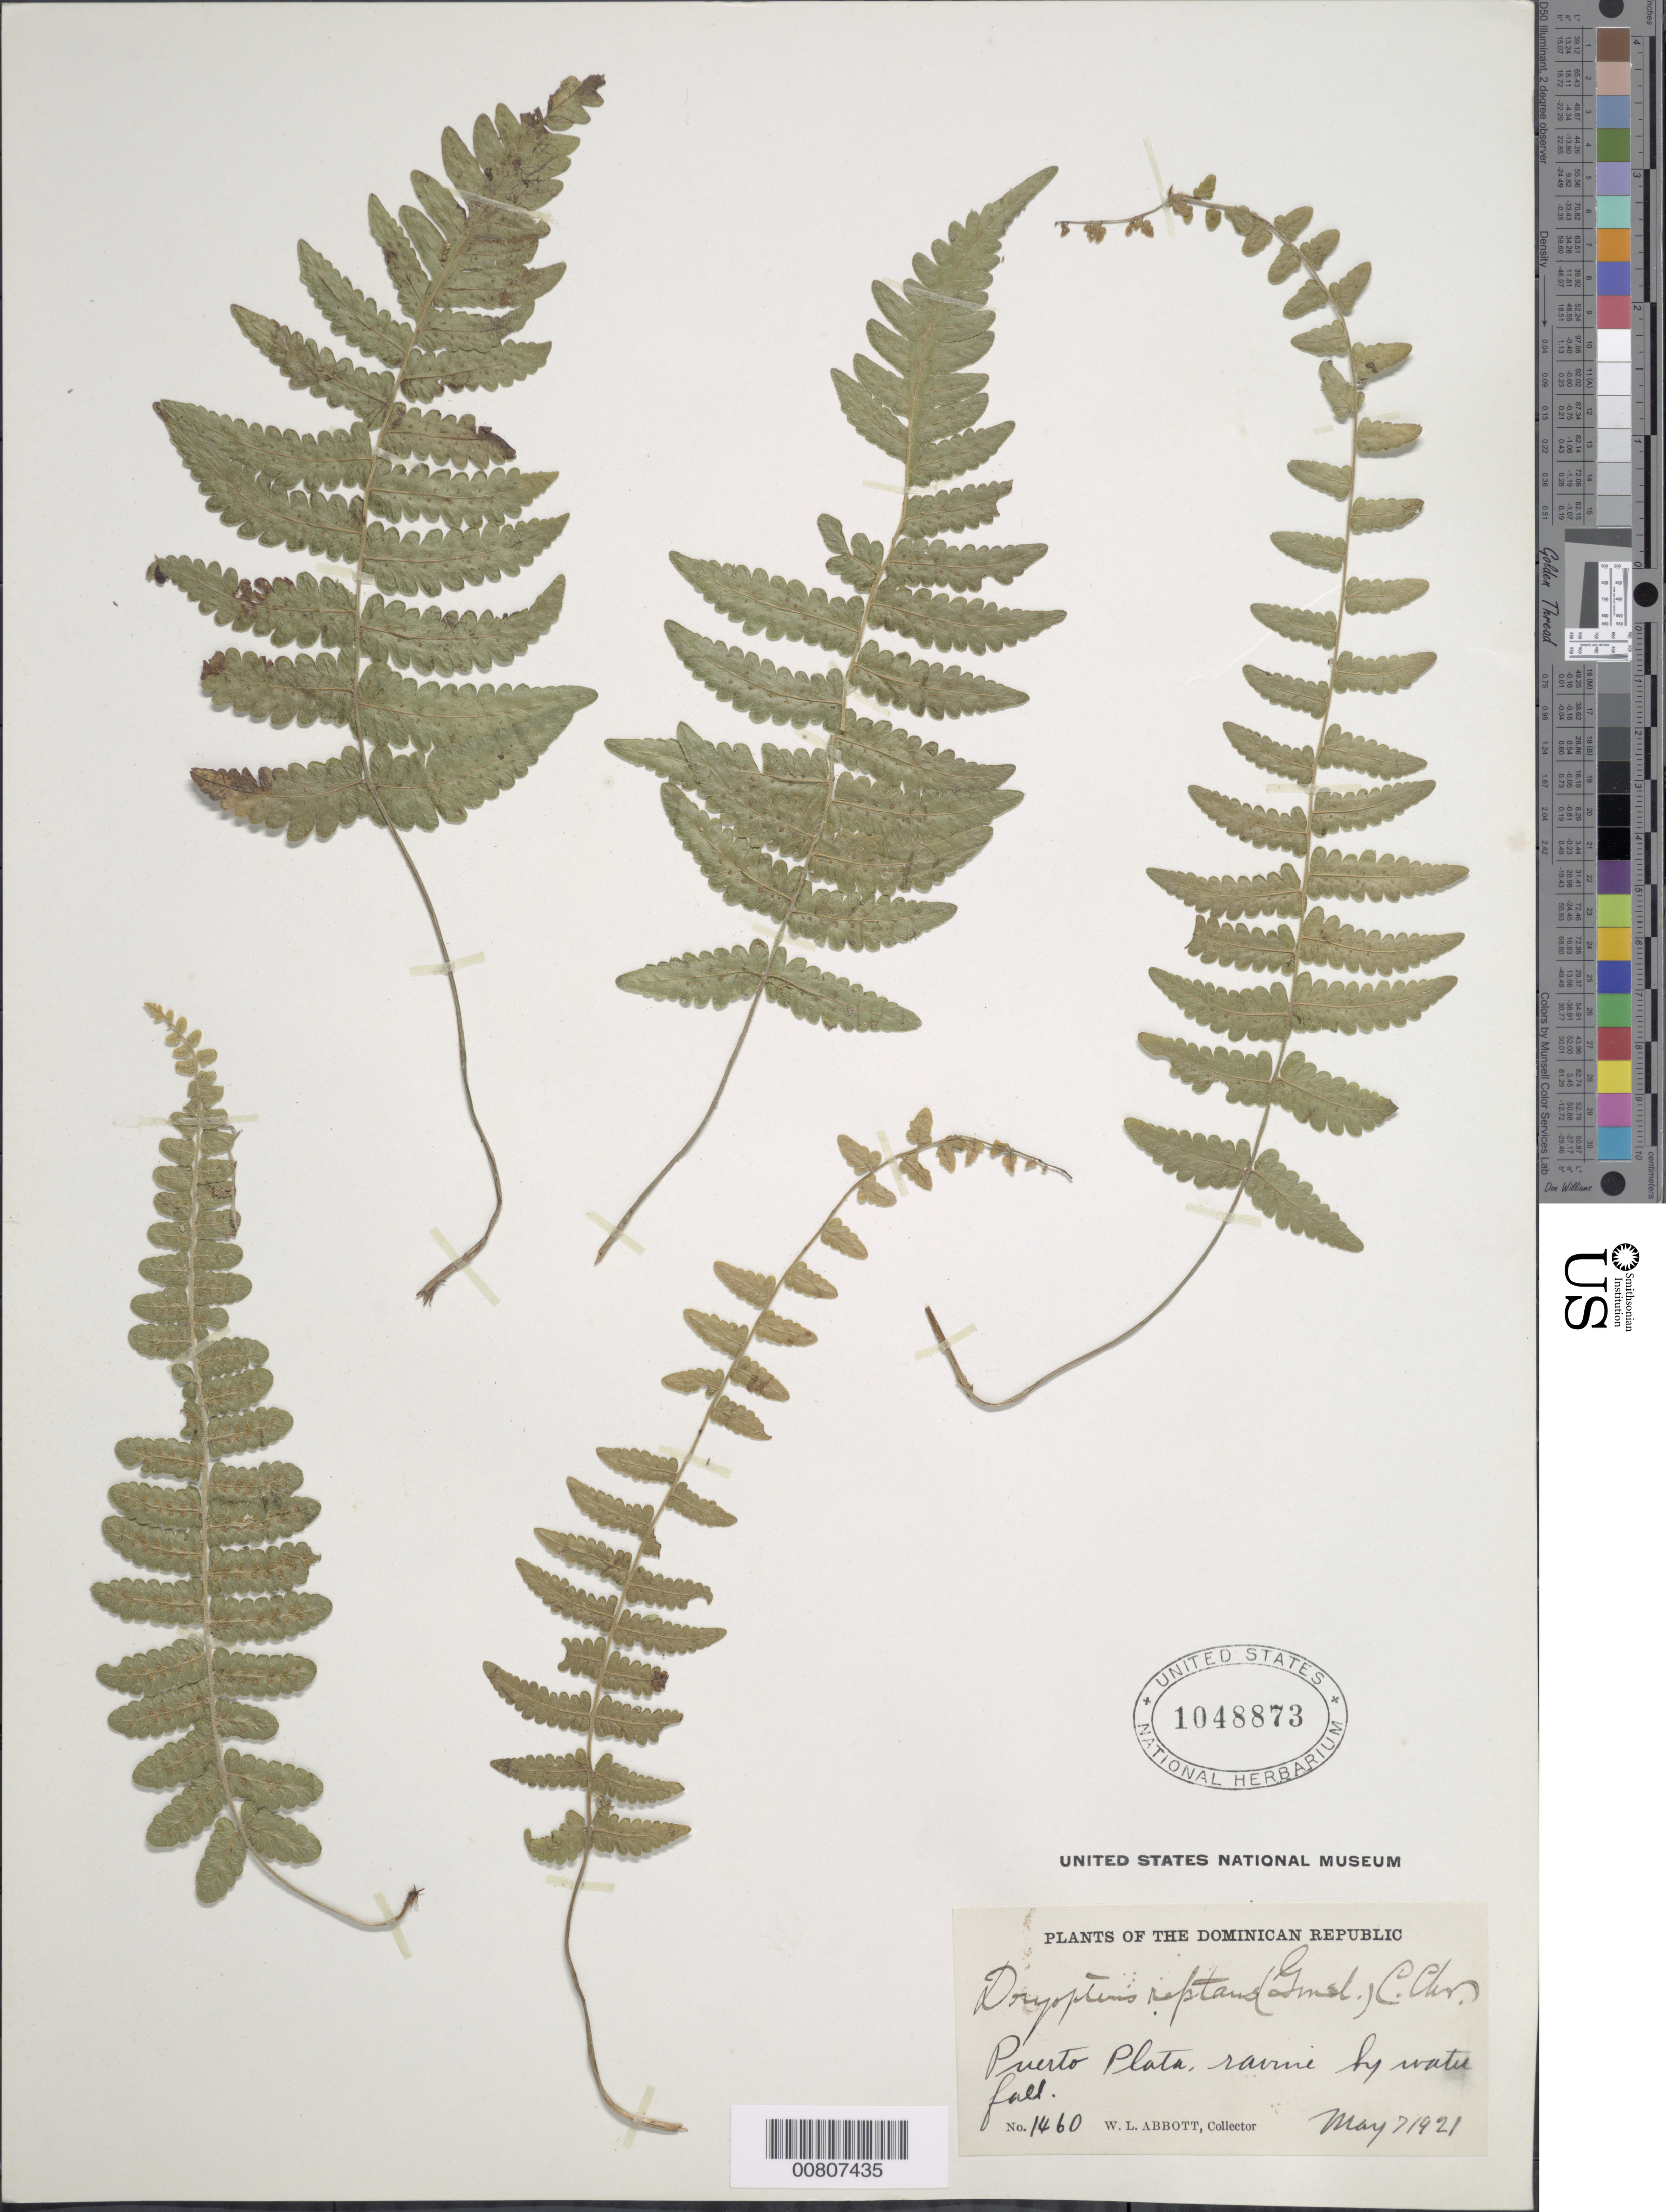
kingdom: Plantae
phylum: Tracheophyta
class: Polypodiopsida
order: Polypodiales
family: Thelypteridaceae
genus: Goniopteris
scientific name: Goniopteris reptans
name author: (J.F. Gmel.) C. Presl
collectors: W. L. Abbott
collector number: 1460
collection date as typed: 07 May 1921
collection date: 1921-05-07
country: Dominican Republic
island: Hispaniola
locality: Puerto Plata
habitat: Ravine by waterfall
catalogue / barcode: US 1048873